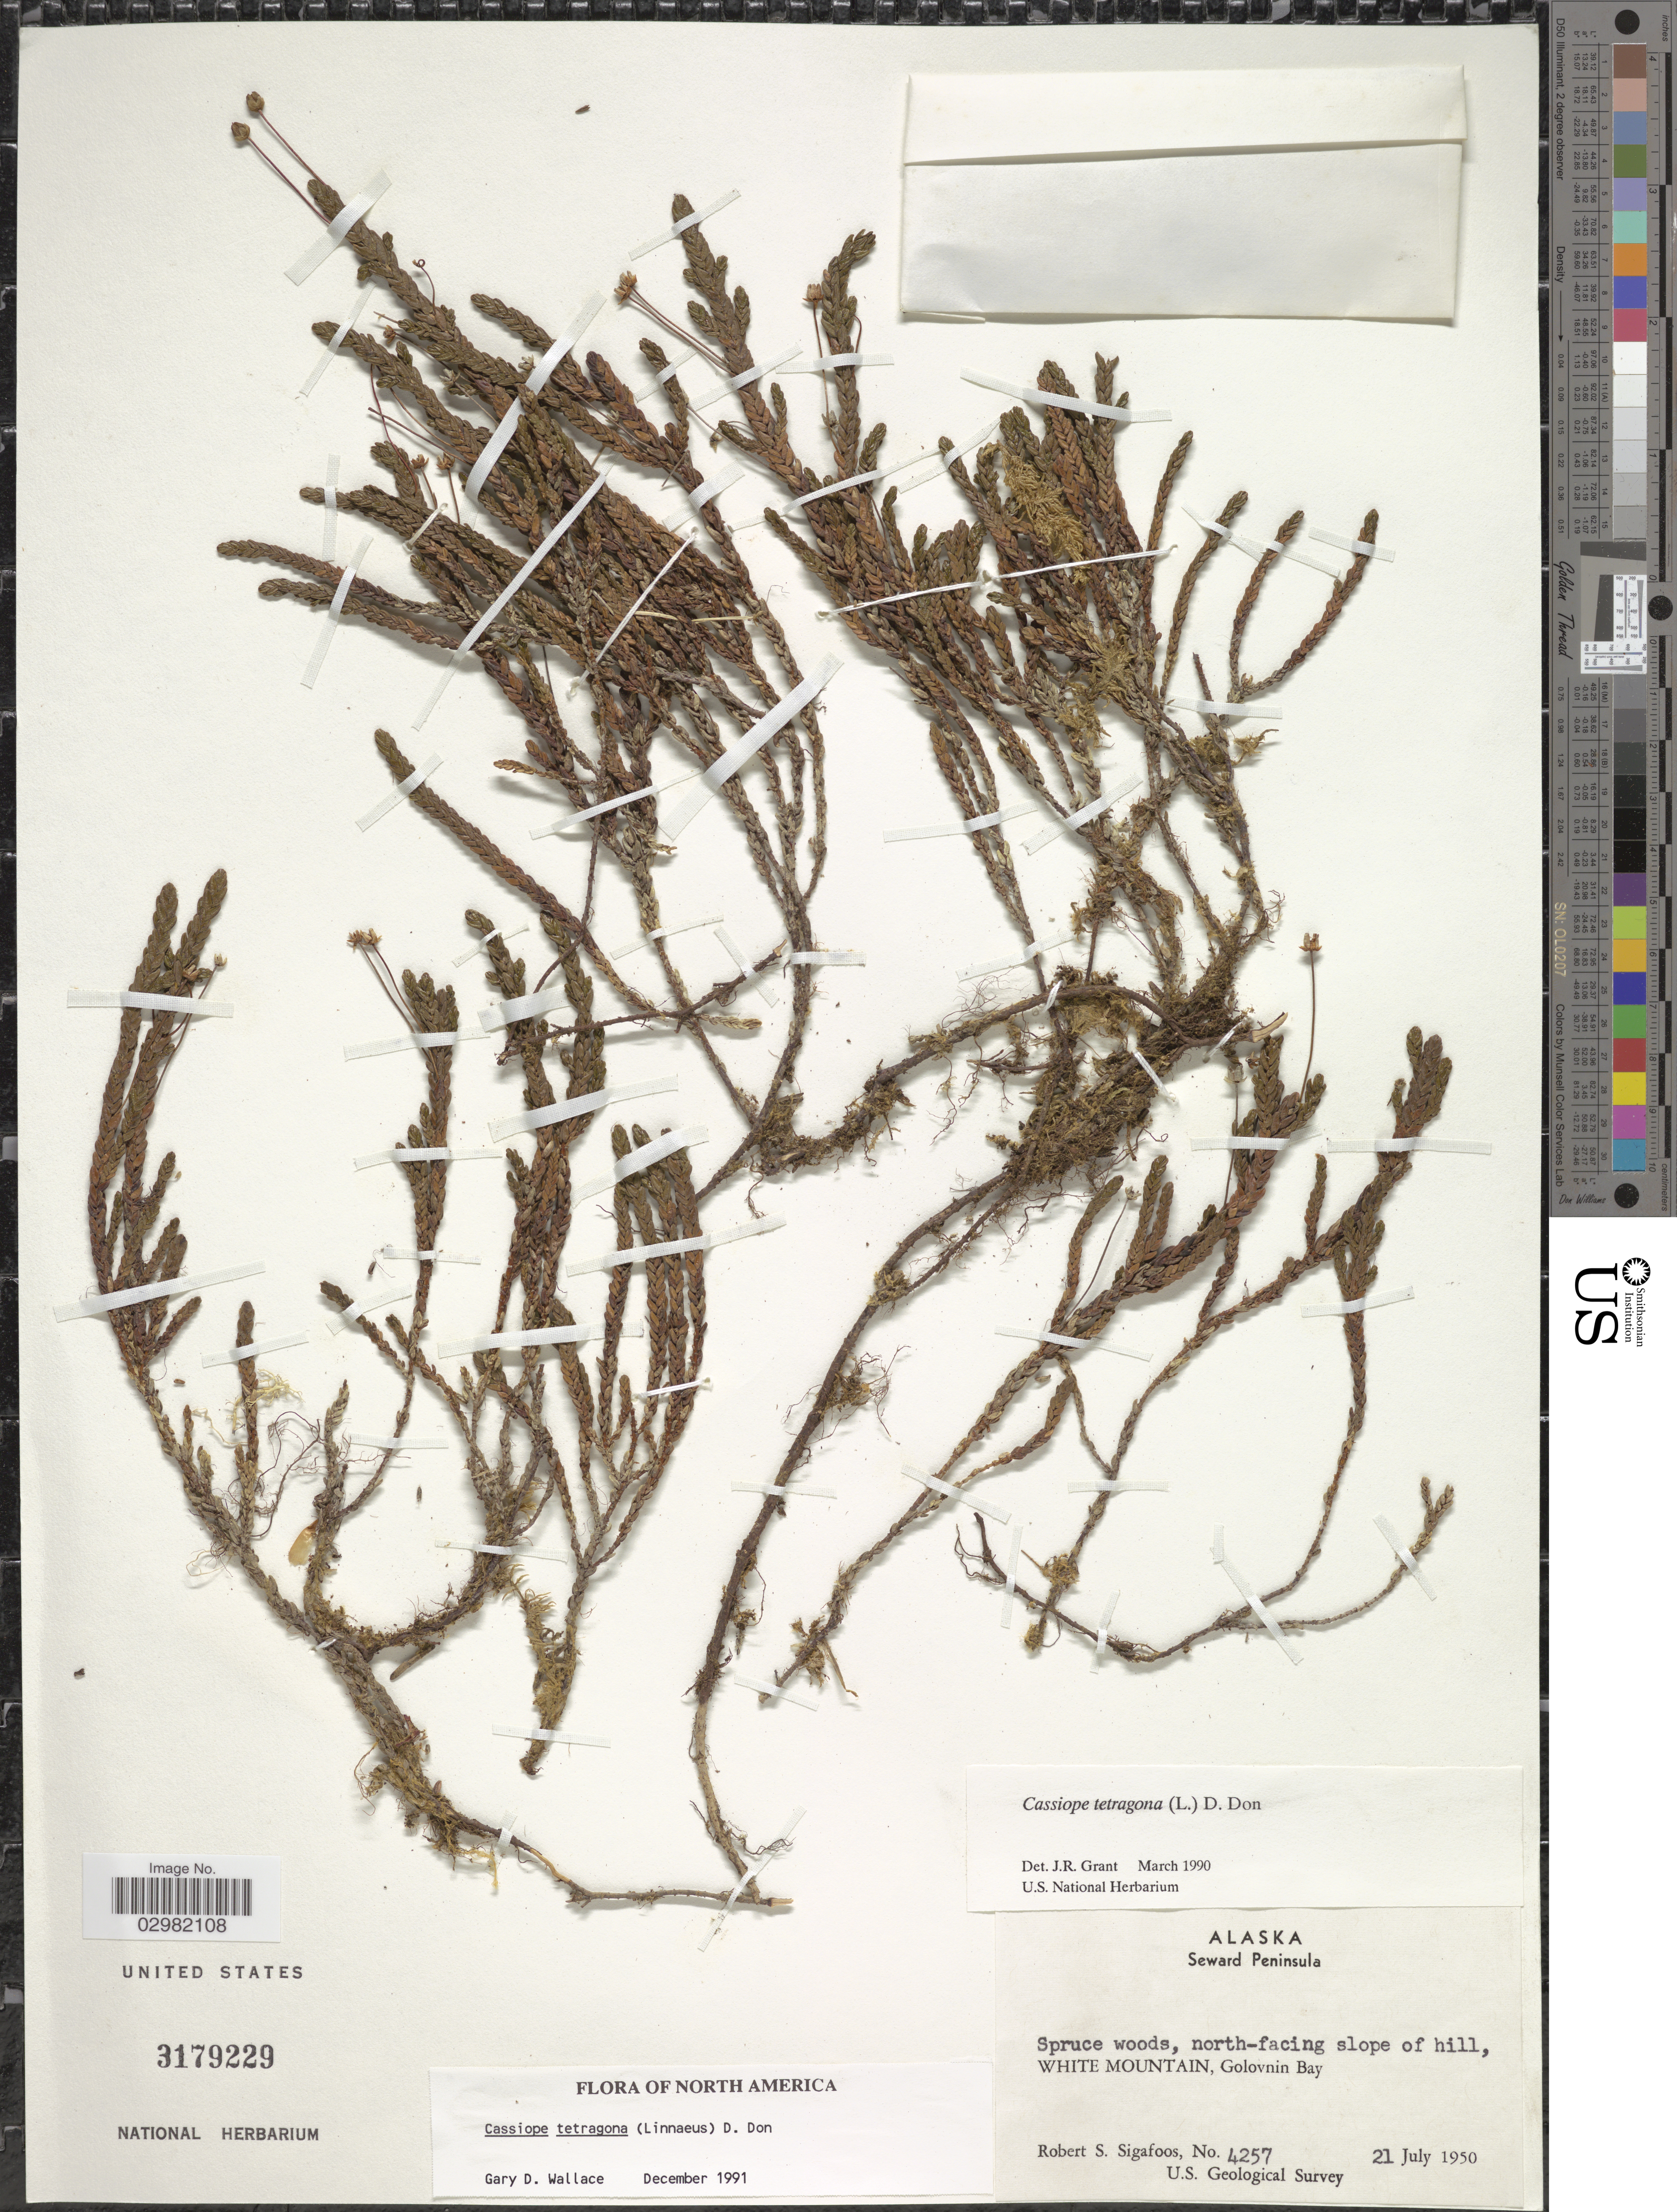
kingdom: Plantae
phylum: Tracheophyta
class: Magnoliopsida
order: Ericales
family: Ericaceae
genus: Cassiope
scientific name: Cassiope tetragona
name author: (L.) D. Don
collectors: R. Sigafoos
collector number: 4257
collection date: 1950-07-21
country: United States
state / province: Alaska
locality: Seward Peninsula. White Mountain, Golovnin Bay.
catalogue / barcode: US 3179229